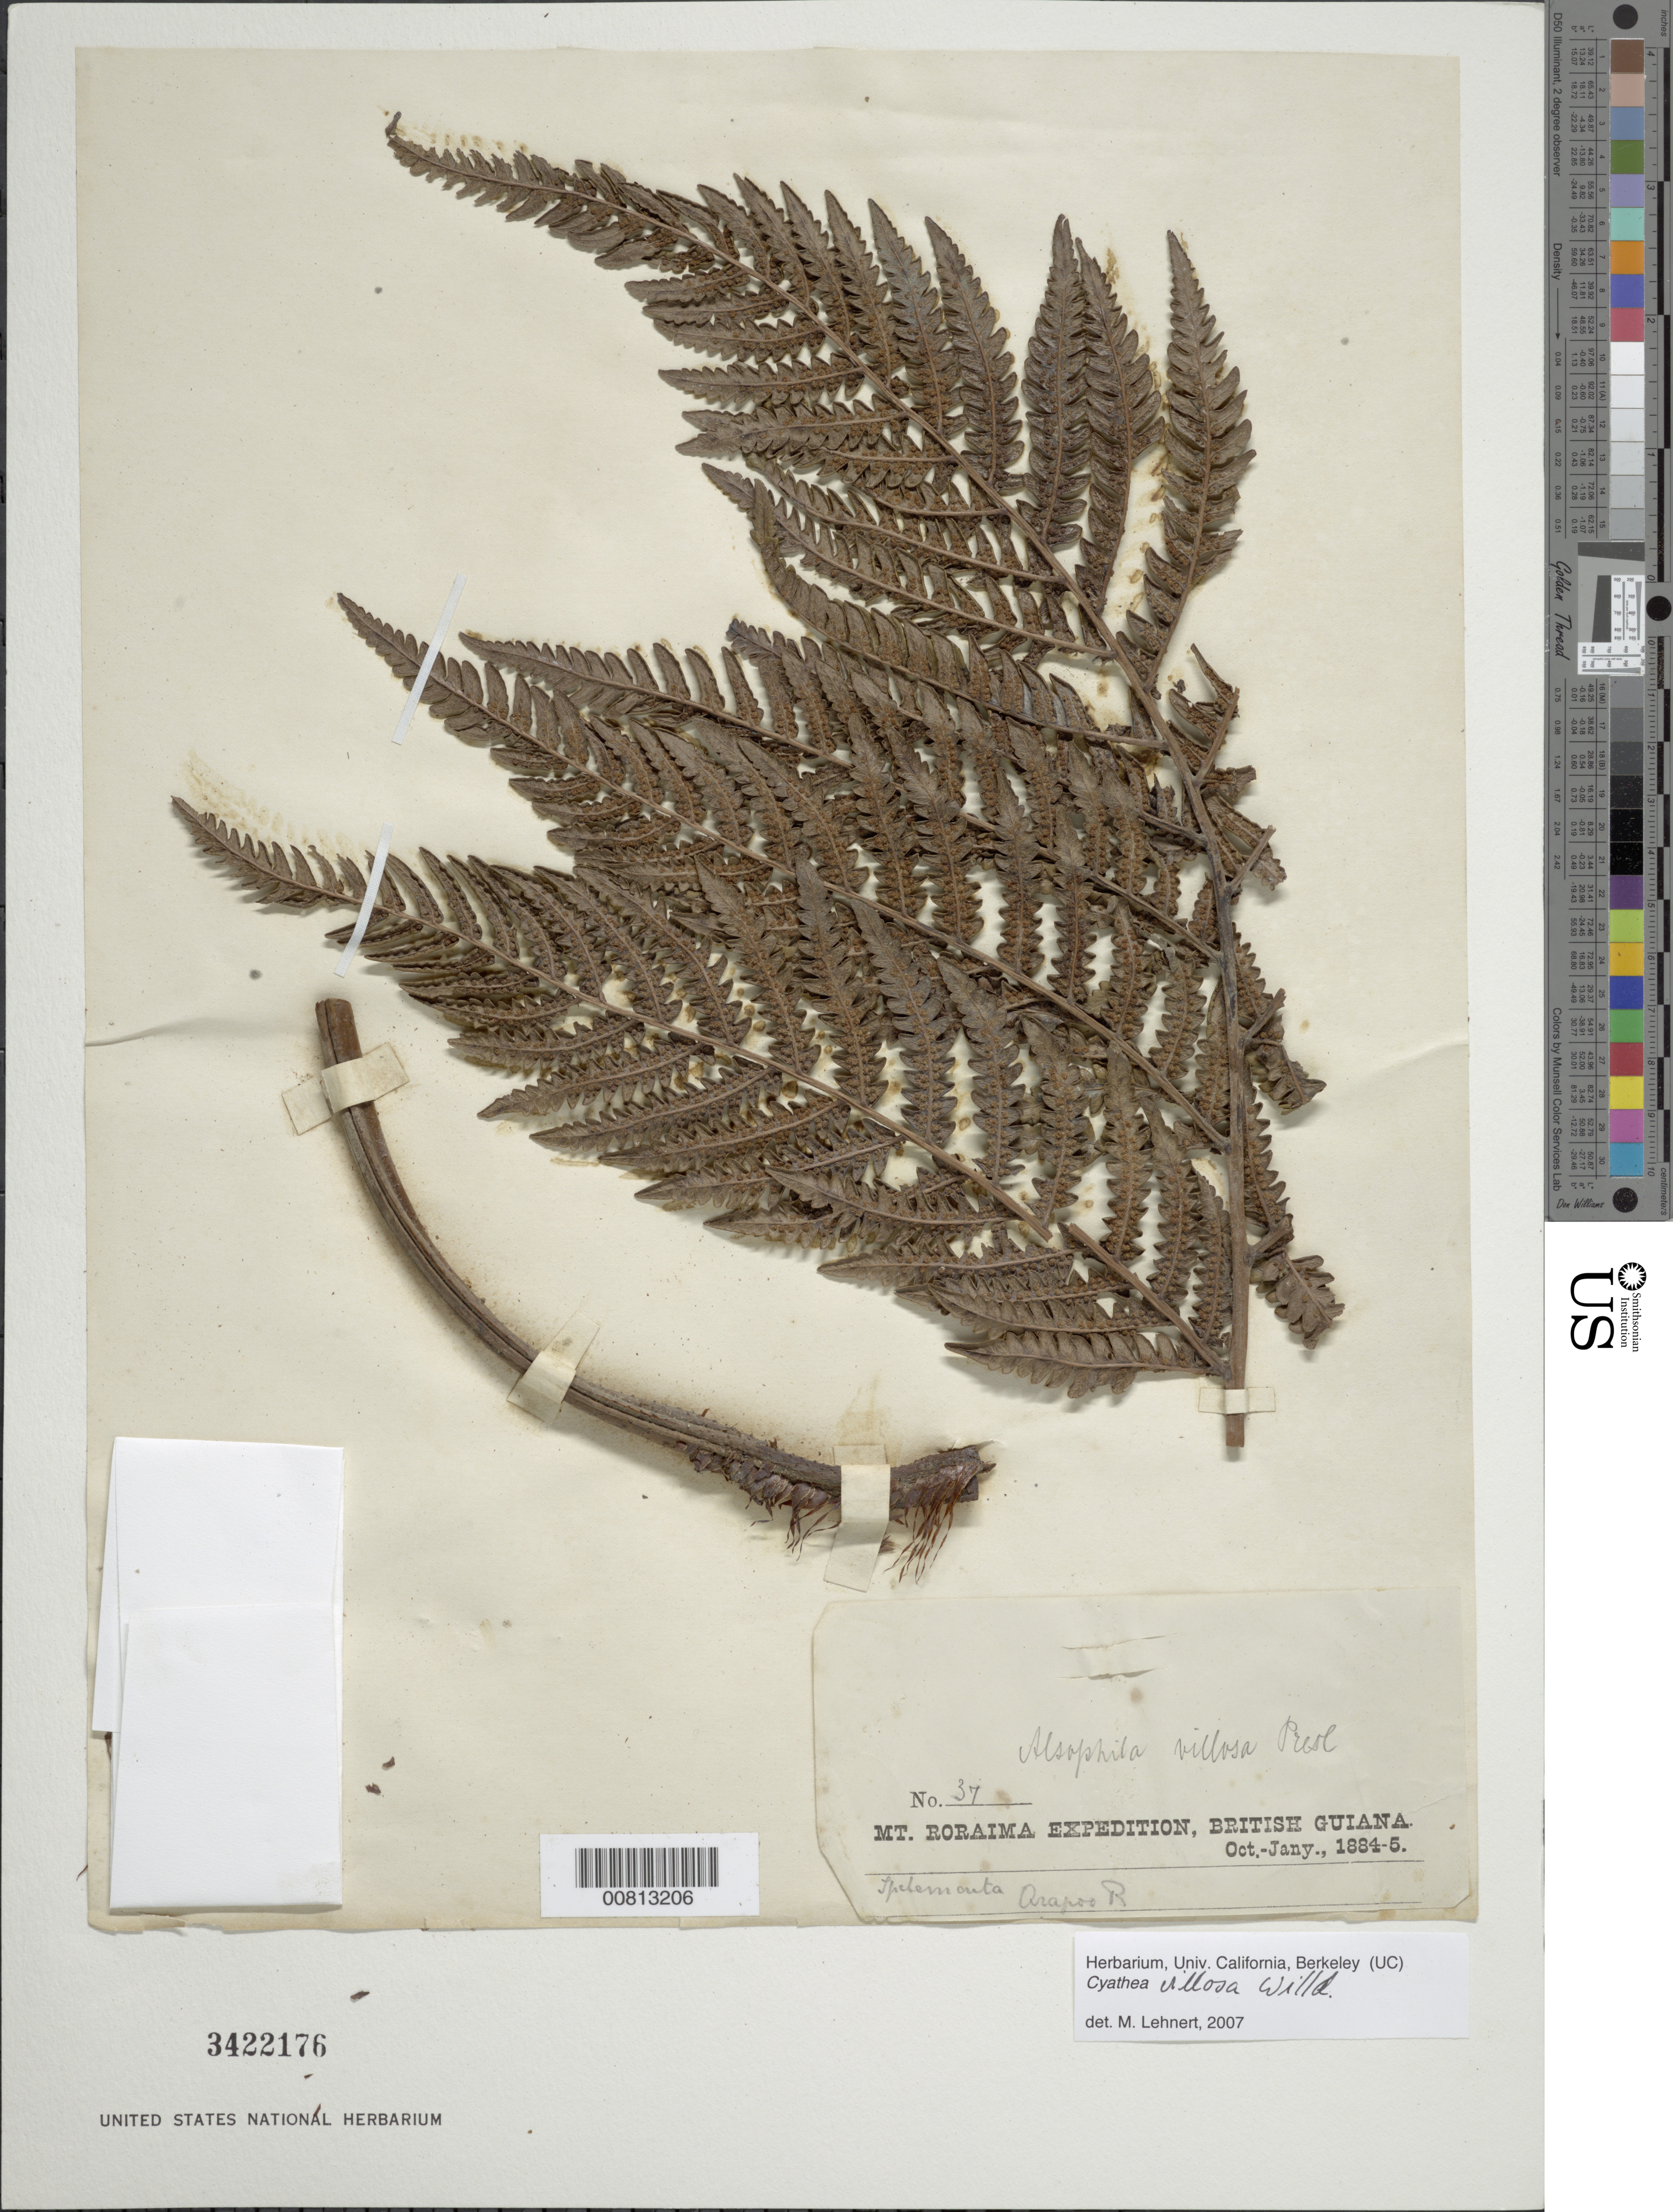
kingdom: Plantae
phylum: Tracheophyta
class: Polypodiopsida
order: Cyatheales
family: Cyatheaceae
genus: Cyathea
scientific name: Cyathea villosa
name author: Humb. & Bonpl. ex Willd.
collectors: E. F. im Thurn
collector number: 37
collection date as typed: October 1884 to January 1885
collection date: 1884-10/1885-01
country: Guyana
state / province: Cuyuni-Mazaruni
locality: Mt. Roraima, Ipelemanta, Arapoo R.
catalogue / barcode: US 3422176